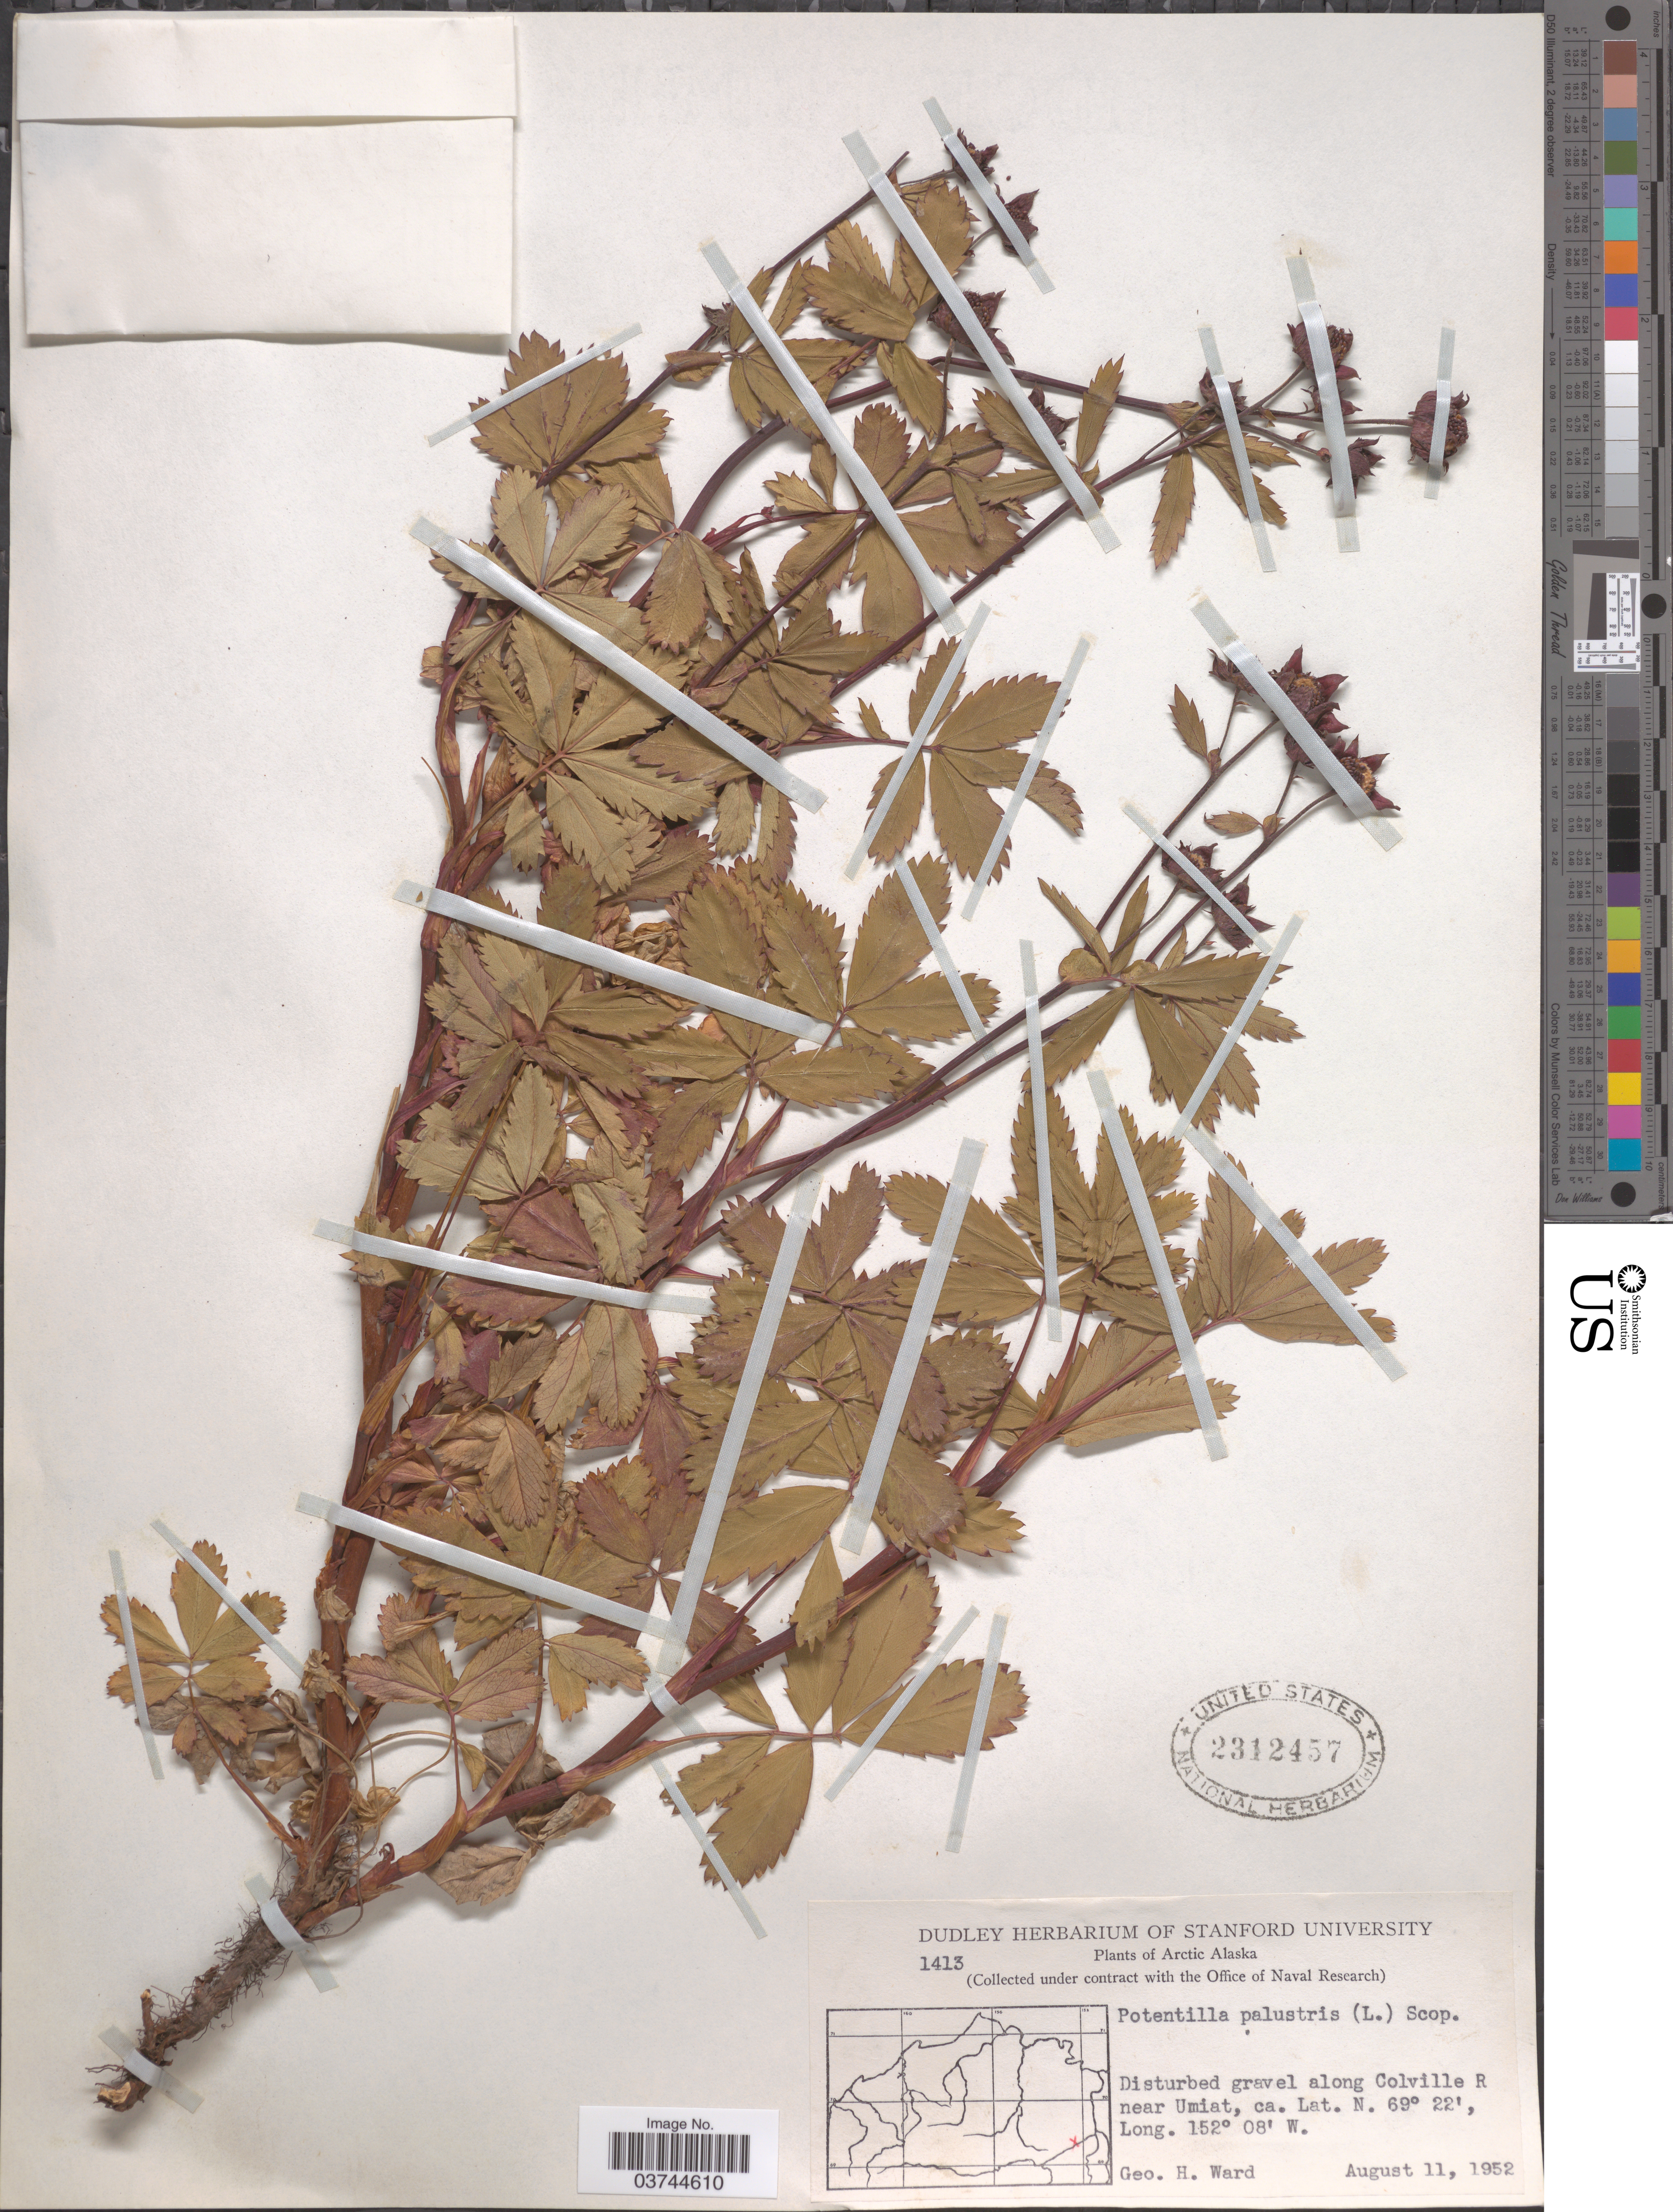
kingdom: Plantae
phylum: Tracheophyta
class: Magnoliopsida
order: Rosales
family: Rosaceae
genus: Comarum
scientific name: Comarum palustre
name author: L.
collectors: G. H. Ward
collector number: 1413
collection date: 1952-08-11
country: United States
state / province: Alaska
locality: Arctic Alaska. Along Colville R near Umiat.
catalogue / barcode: US 2312457